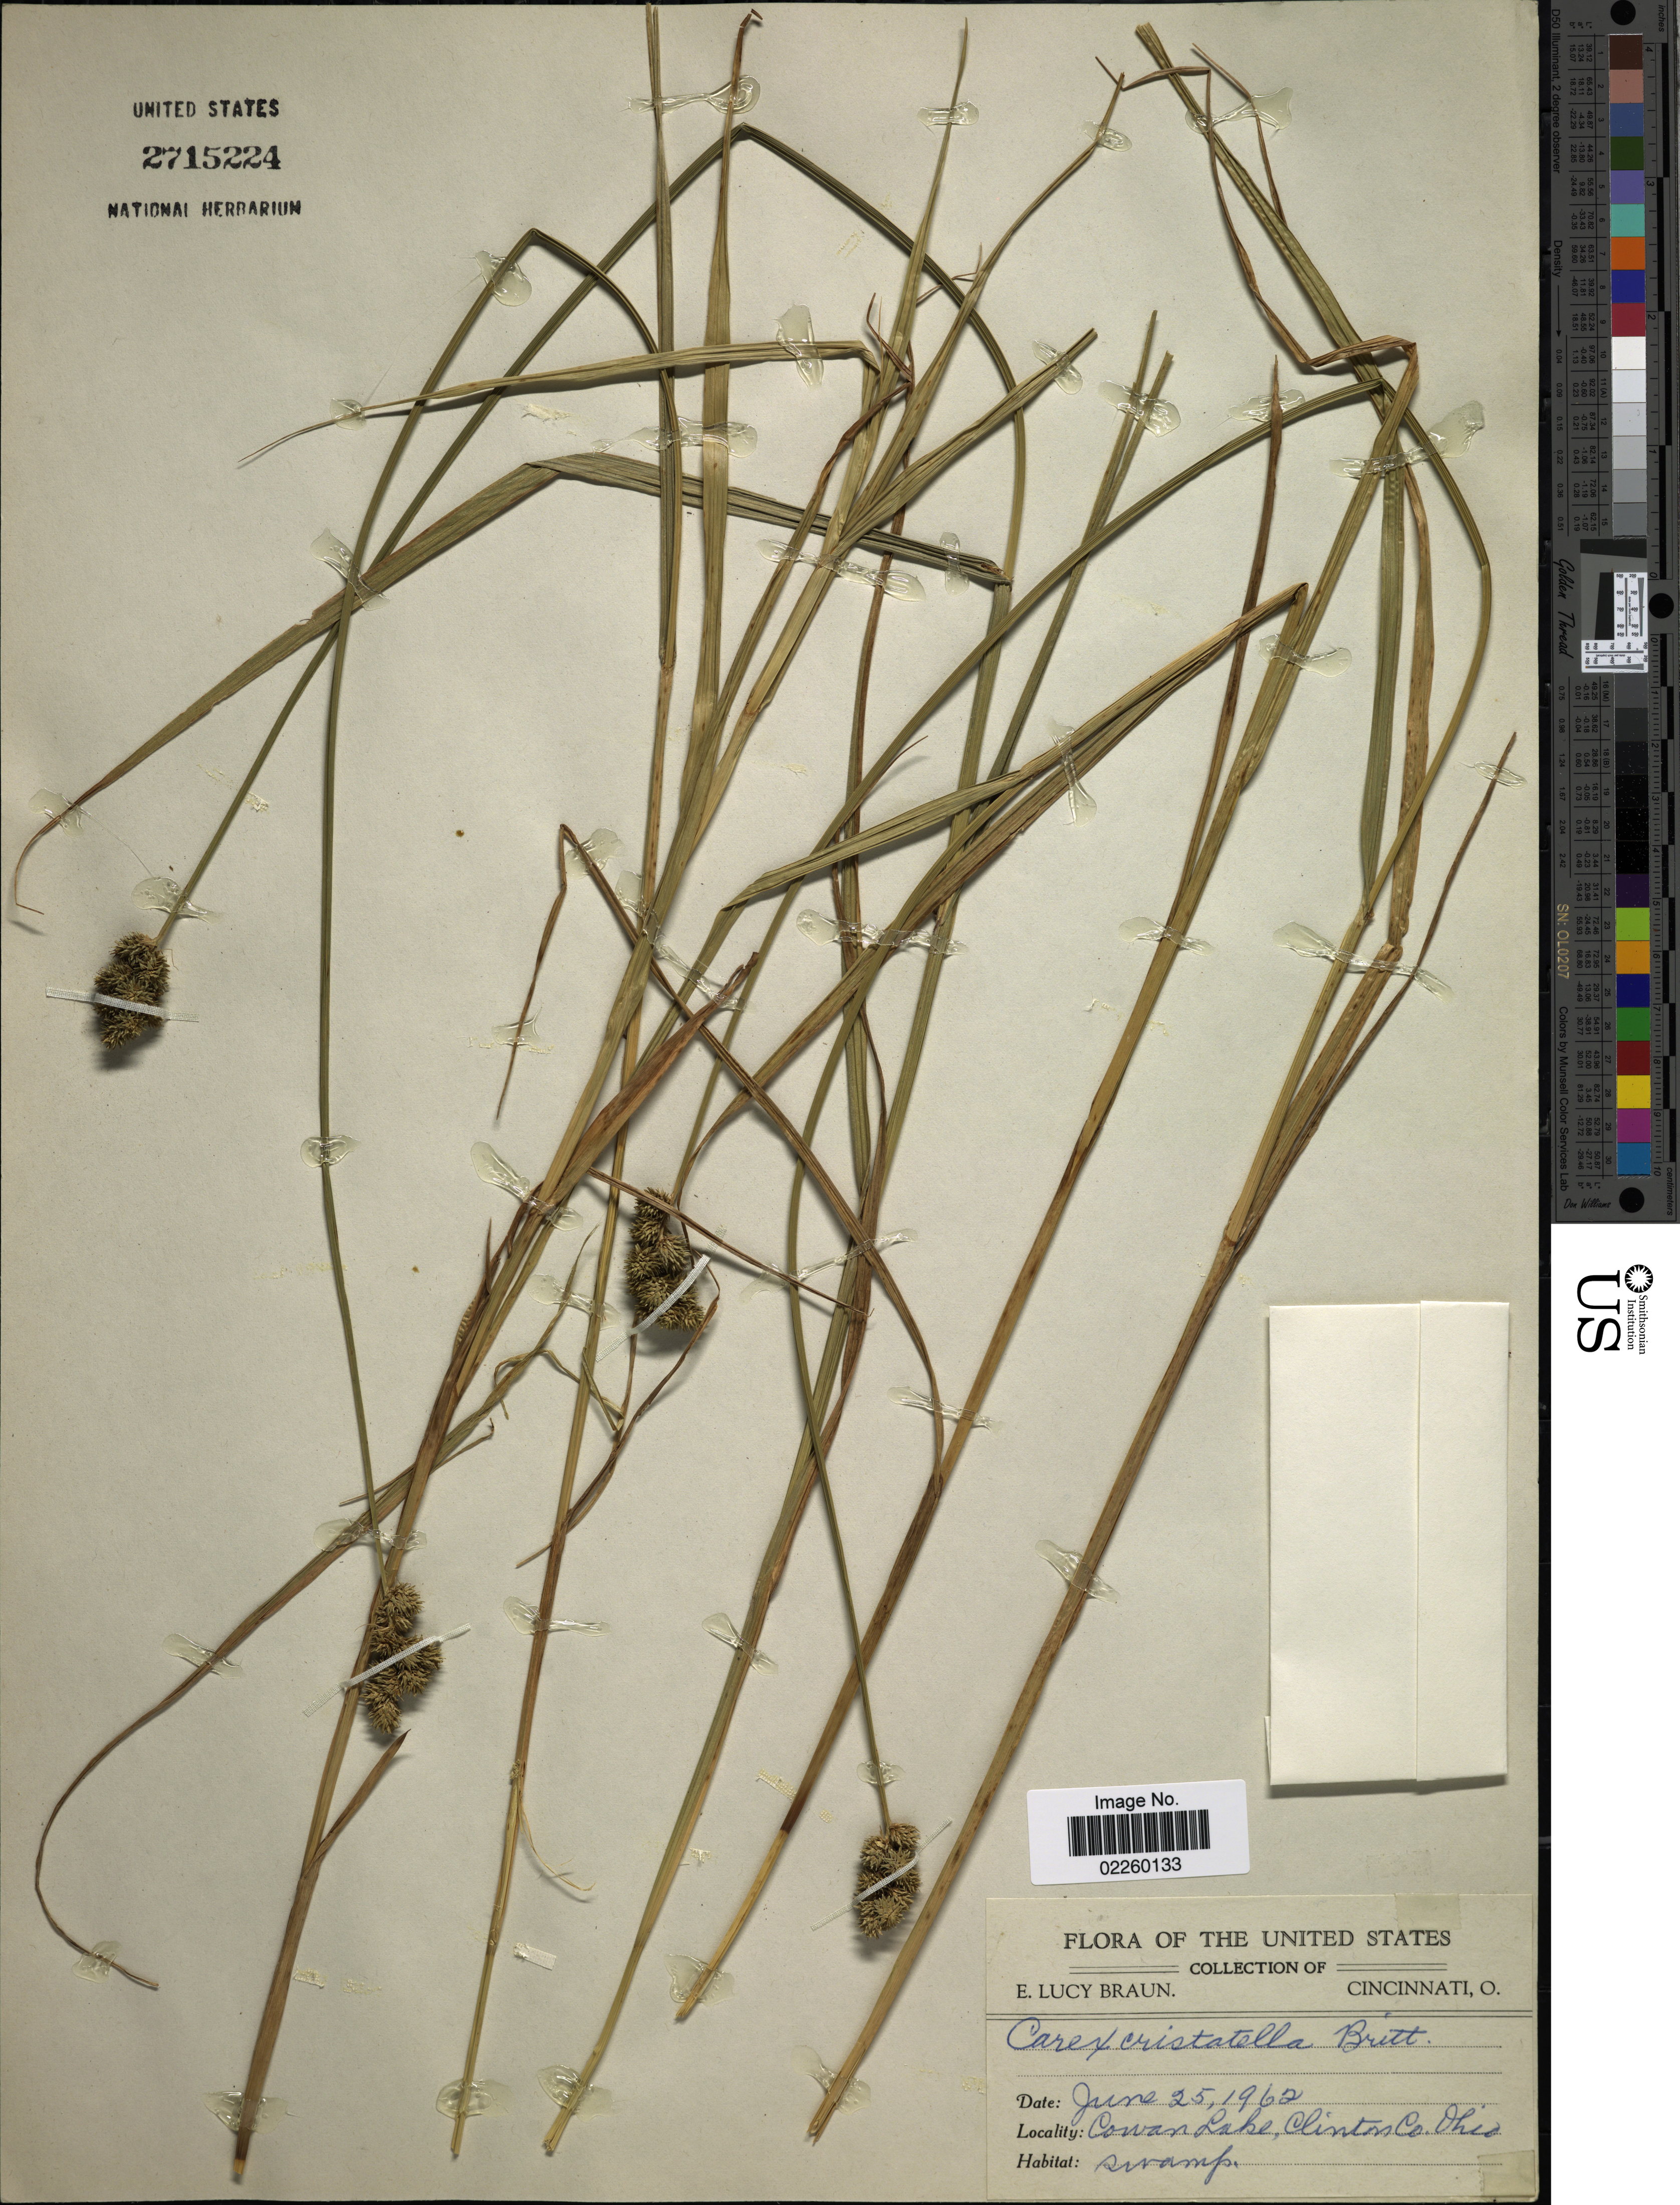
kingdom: Plantae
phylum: Tracheophyta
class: Liliopsida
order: Poales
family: Cyperaceae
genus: Carex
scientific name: Carex cristatella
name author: Britton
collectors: E. L. Braun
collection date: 1962-06-25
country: United States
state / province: Ohio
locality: Cowan Lake, Clinton Co.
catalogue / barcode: US 2715224